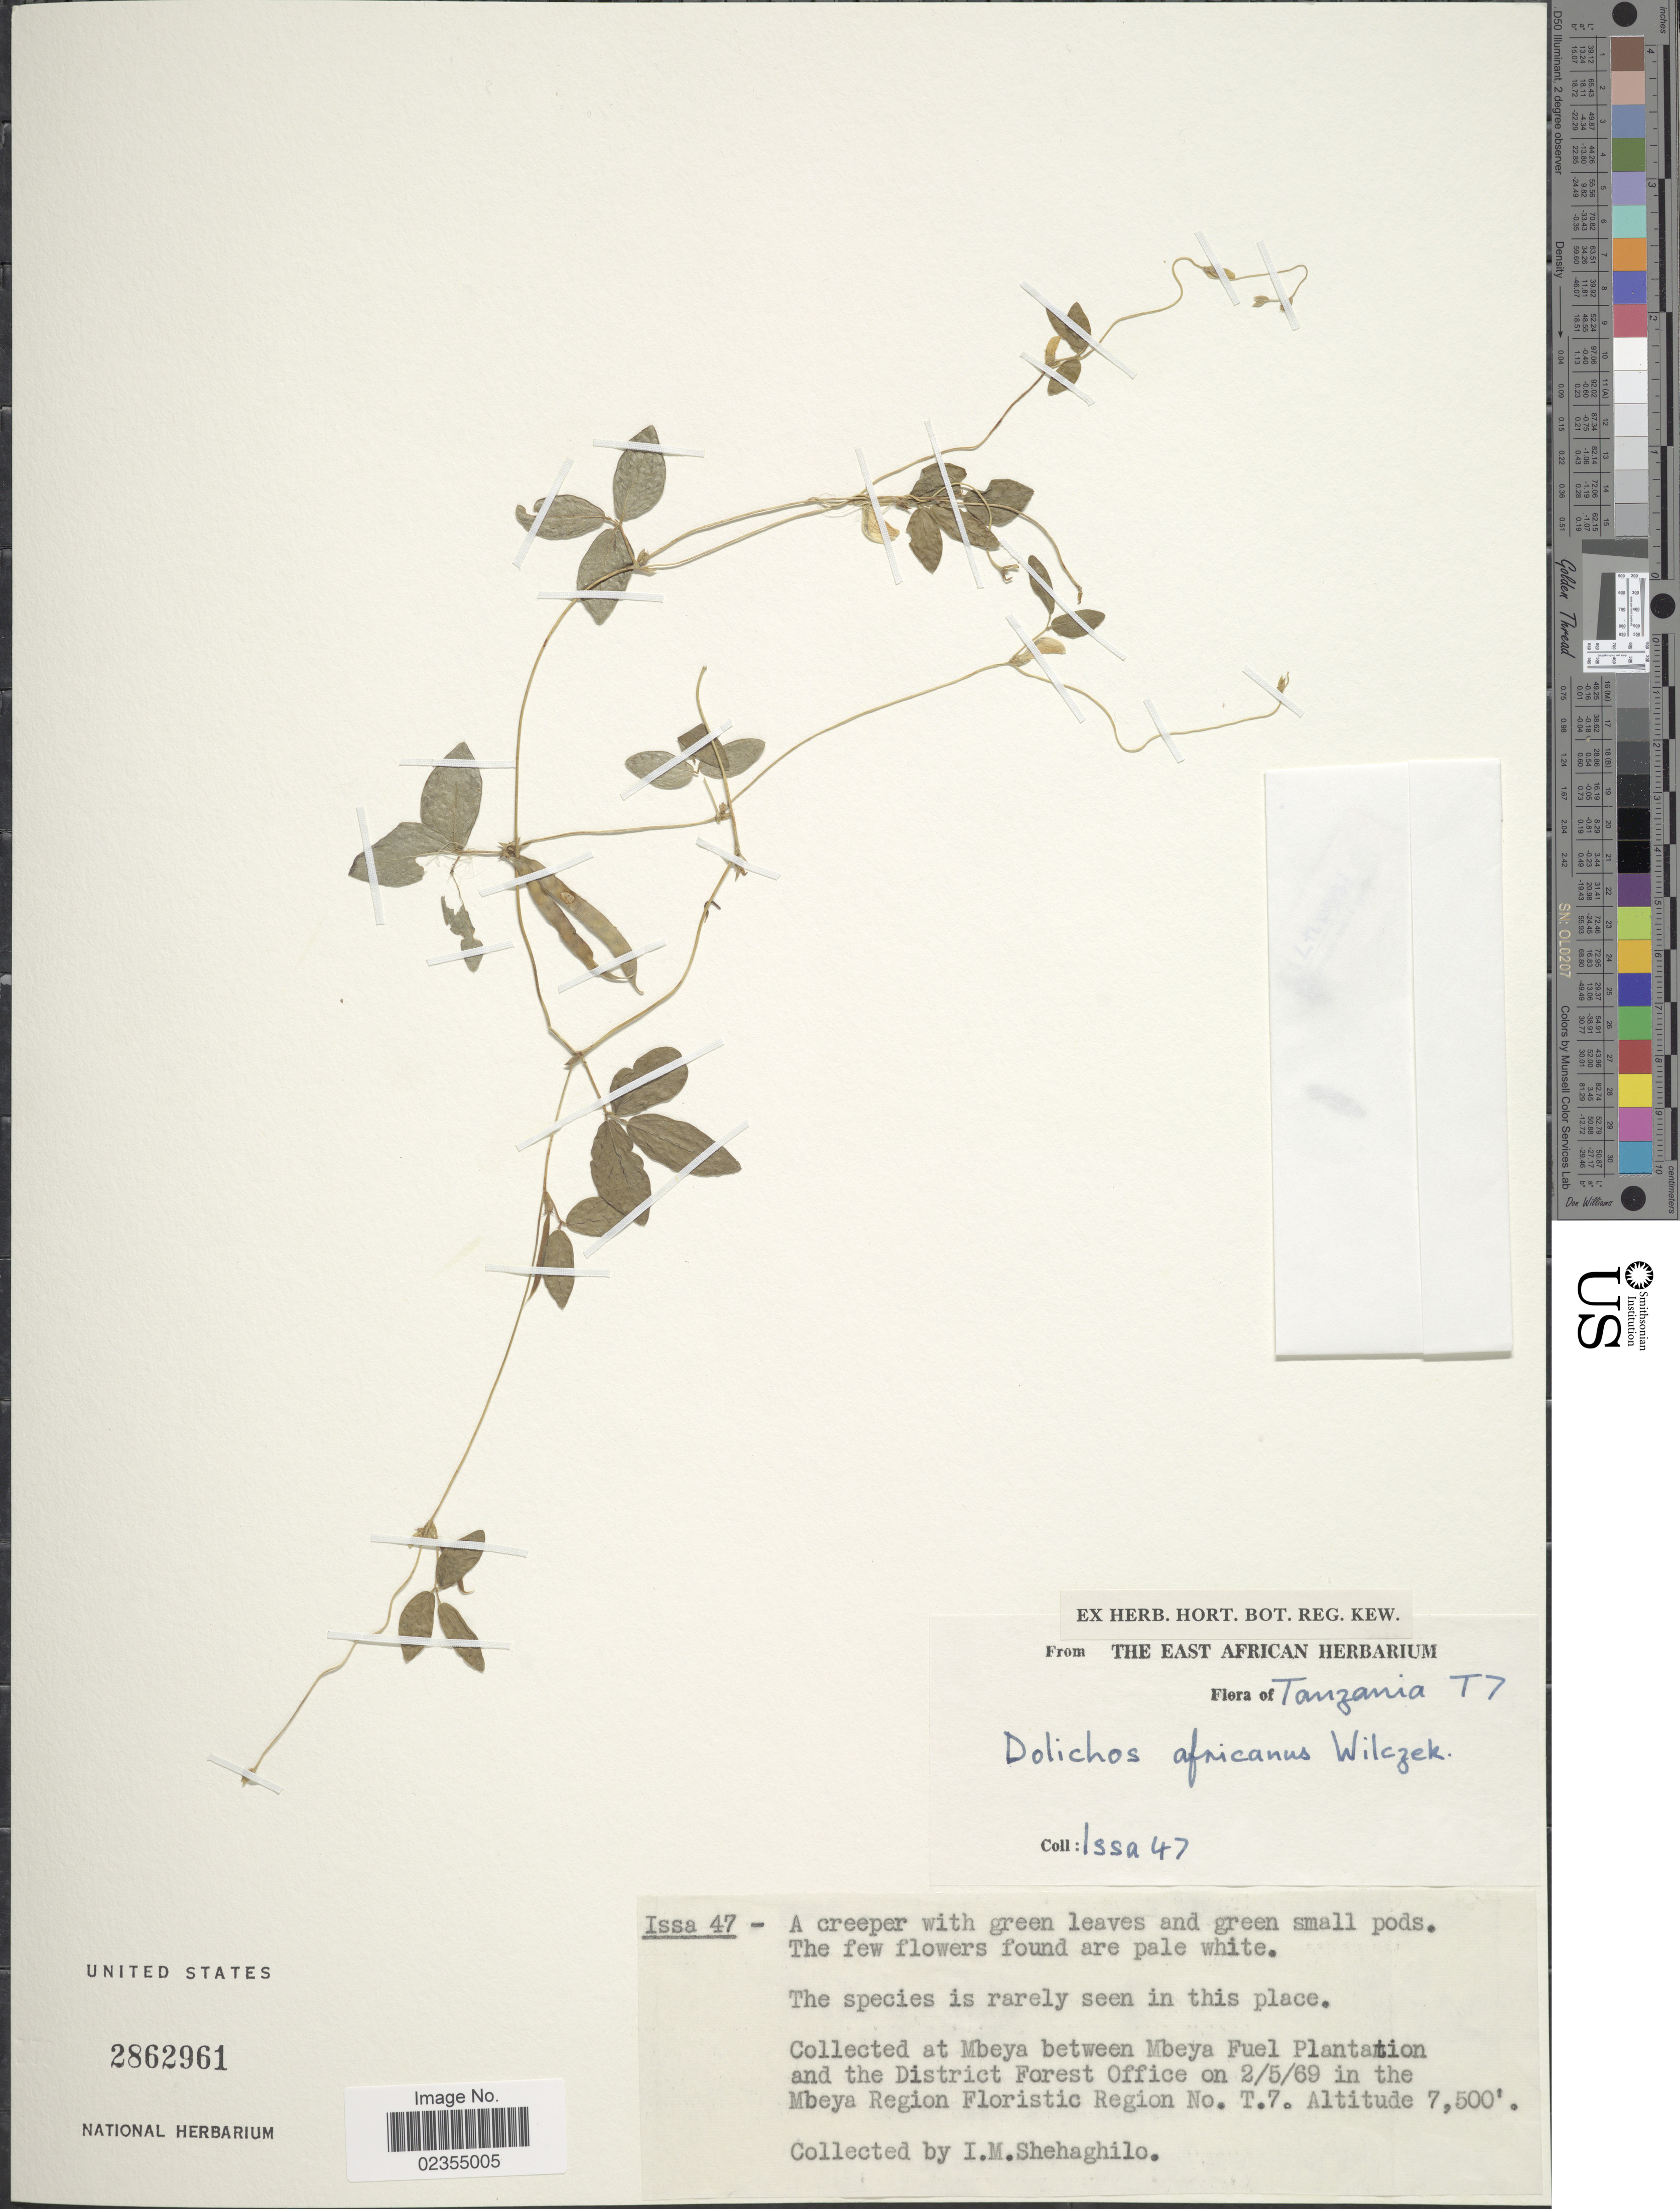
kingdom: Plantae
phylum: Tracheophyta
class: Magnoliopsida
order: Fabales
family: Fabaceae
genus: Macrotyloma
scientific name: Macrotyloma africanum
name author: (Wilczek) Verdc.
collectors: I. Shehaghilo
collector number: Issa 47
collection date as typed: Transcribed d/m/y: 2/5/69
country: Tanzania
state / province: Mbeya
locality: Between Mbeya Fuel Plantation and the District Forest Office in the Mbeya Region Floristic Region No. T.7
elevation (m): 2286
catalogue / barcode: US 2862961